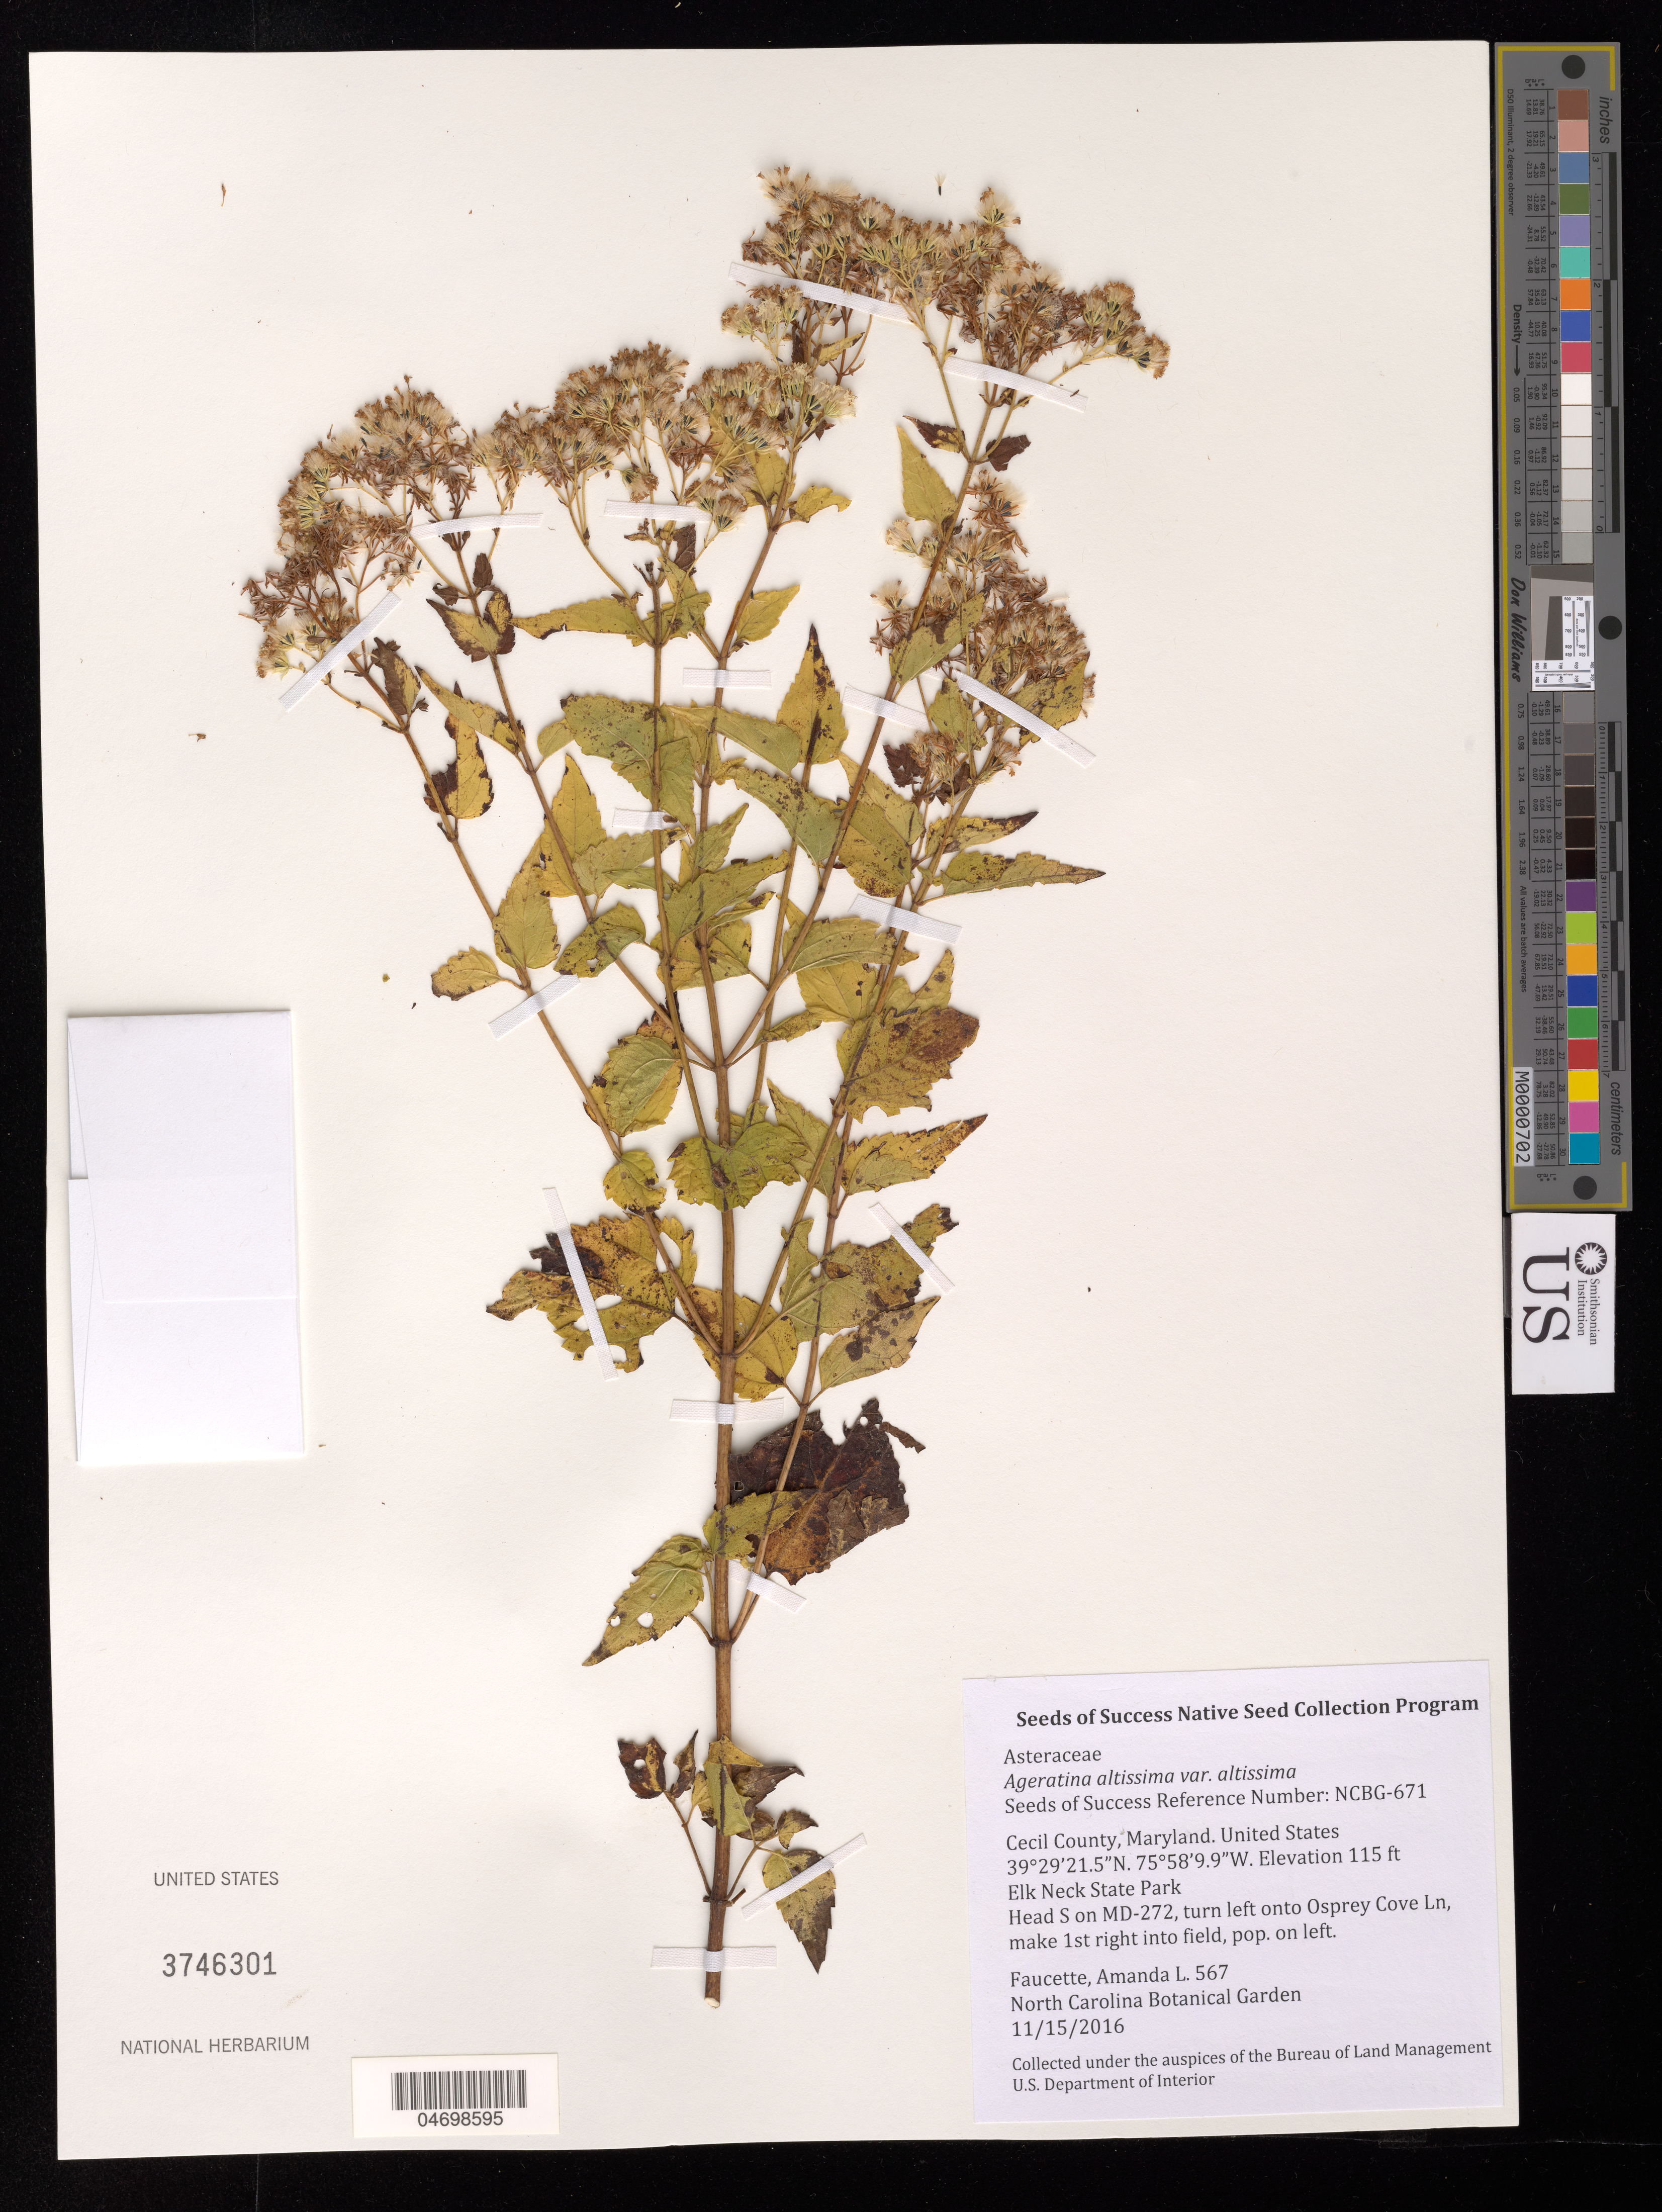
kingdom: Plantae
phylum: Tracheophyta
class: Magnoliopsida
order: Asterales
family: Asteraceae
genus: Ageratina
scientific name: Ageratina altissima var. altissima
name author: (L.) R.M. King & H. Rob.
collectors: A. Faucette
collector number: NCBG-671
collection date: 2016-11-15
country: United States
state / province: Maryland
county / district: Cecil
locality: Elk Neck State Park, Osprey Cove Ln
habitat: Meadow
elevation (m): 35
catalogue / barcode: US 3746301